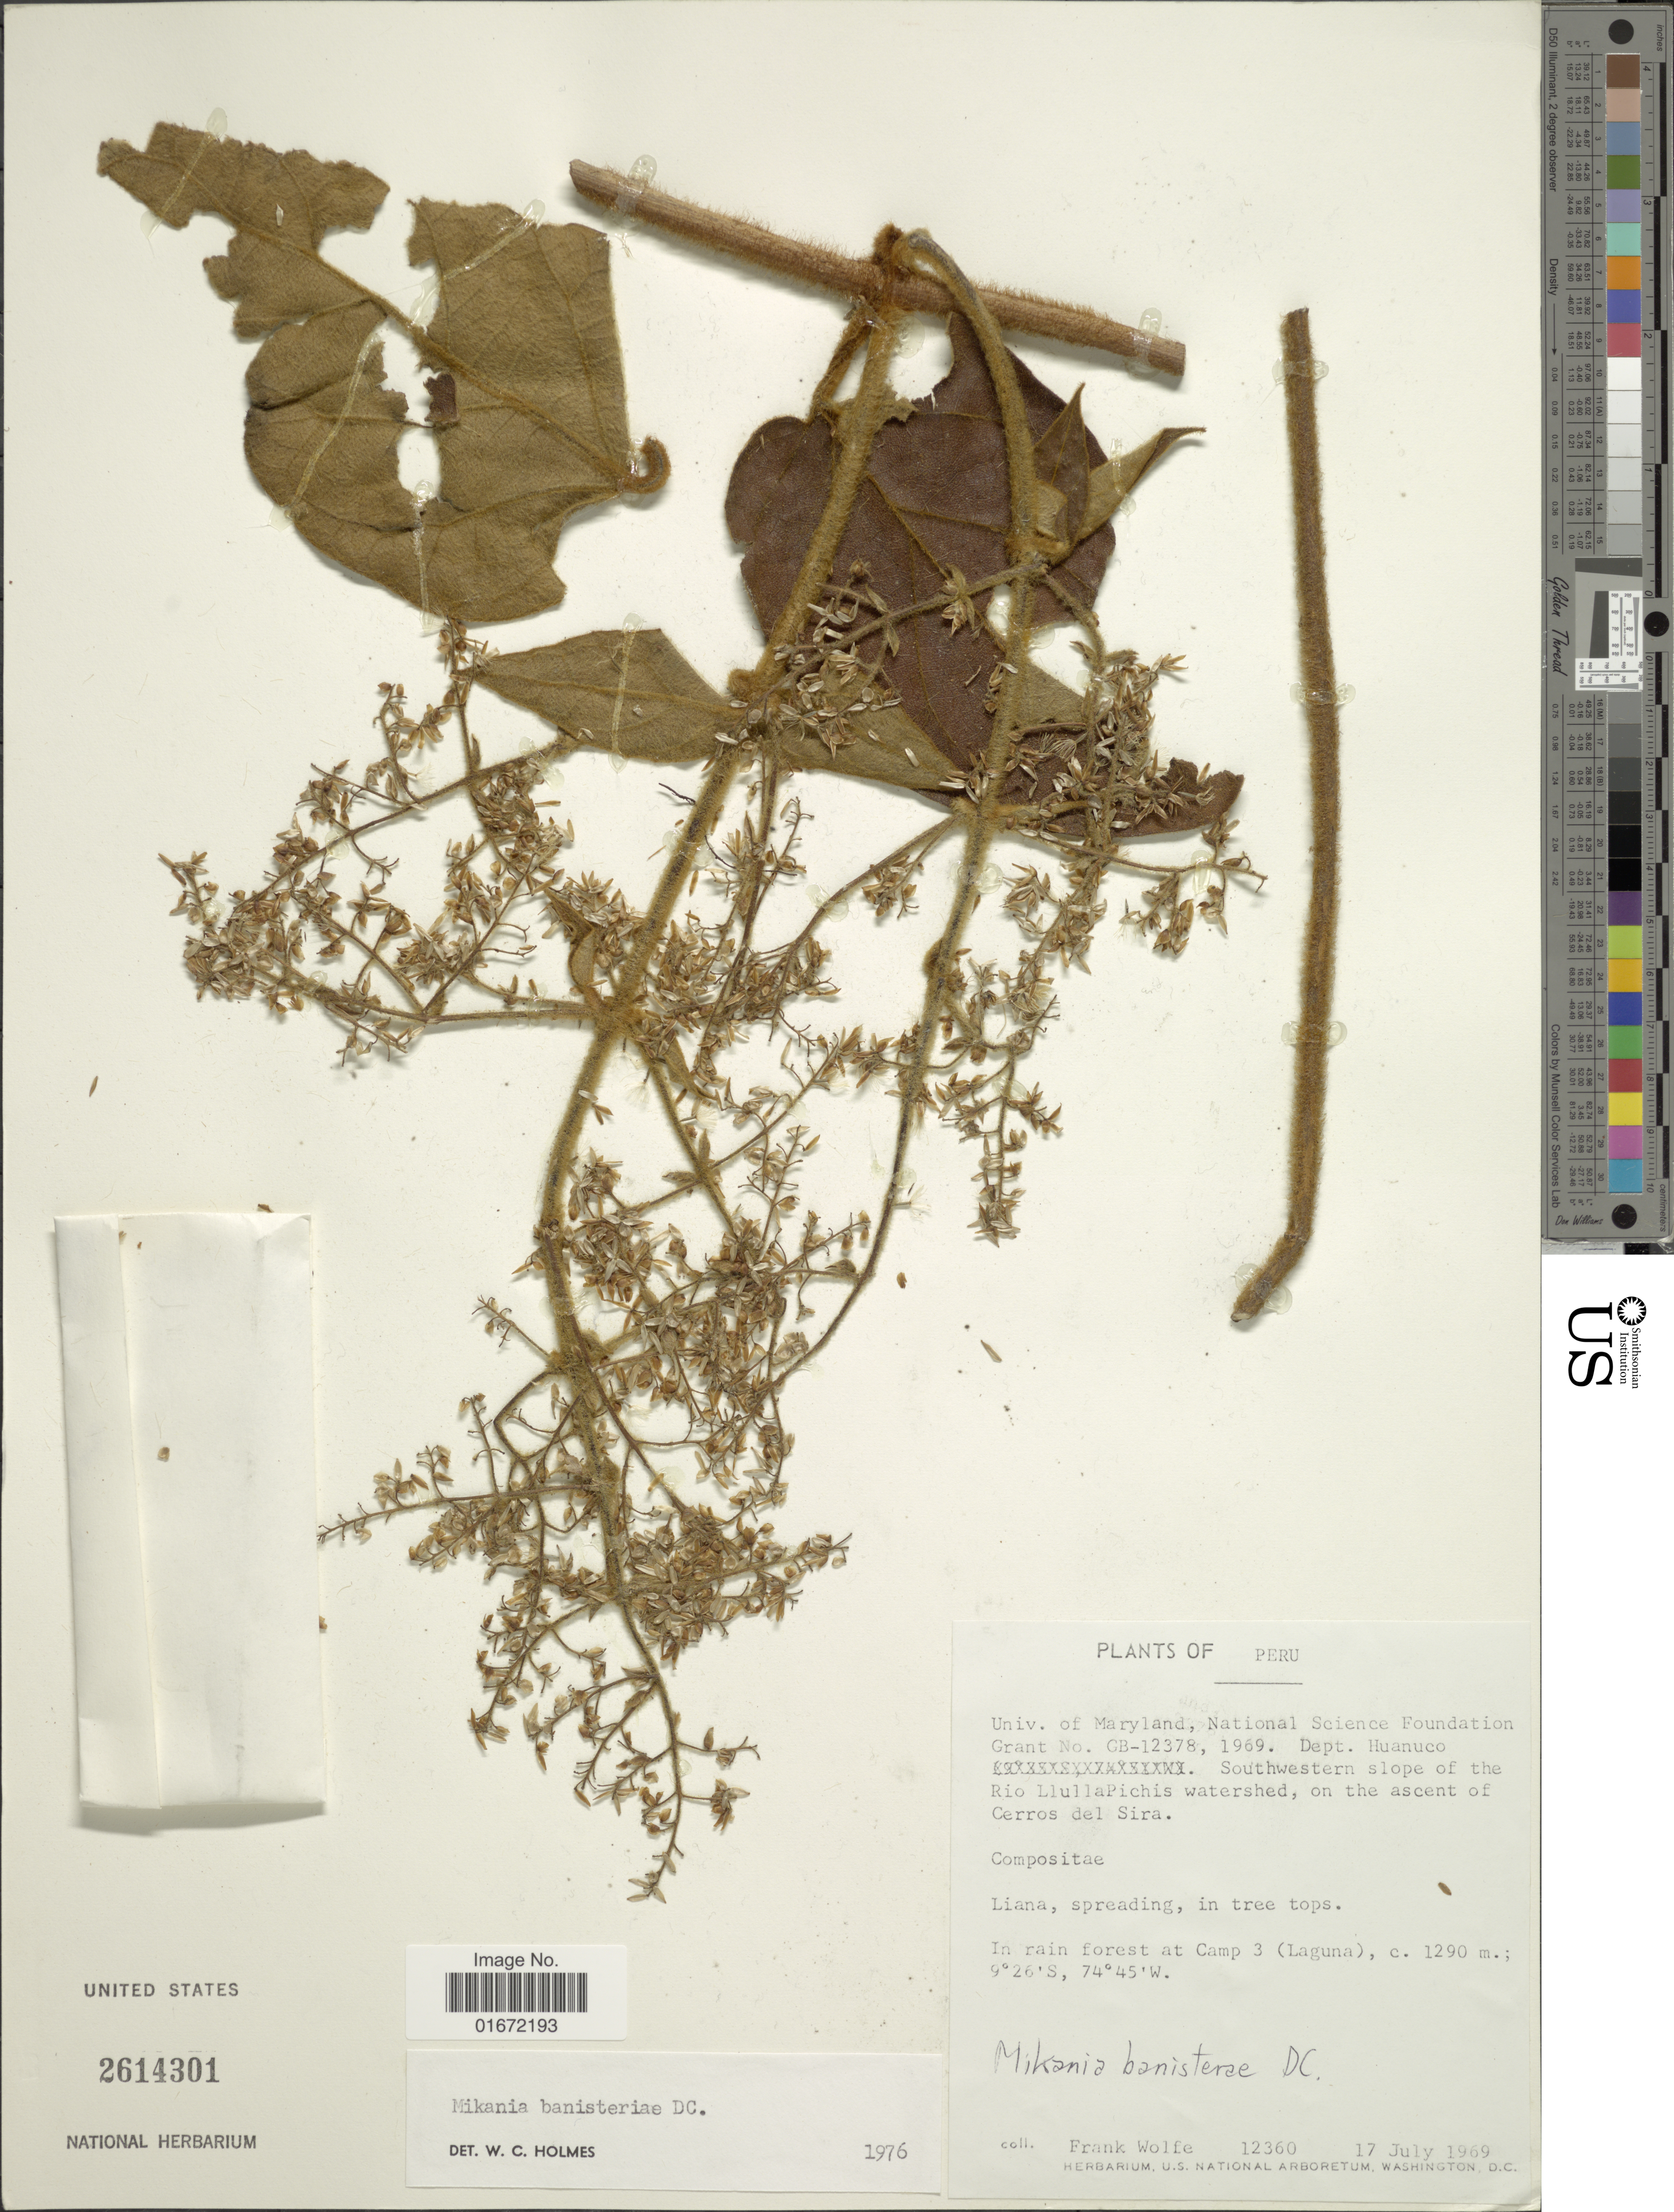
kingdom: Plantae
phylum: Tracheophyta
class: Magnoliopsida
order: Asterales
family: Asteraceae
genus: Mikania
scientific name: Mikania banisteriae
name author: DC.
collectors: F. Wolfe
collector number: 12360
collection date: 1969-07-17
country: Peru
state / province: Huánuco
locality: Univ. of Maryland, National Science Foundation Grant No. GB-12378, 1969. Dept. Huanuco. Southwestern slope of the Rio Llulla Pichis watershed, on the ascent of Cerros del Sira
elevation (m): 1290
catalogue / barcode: US 2614301